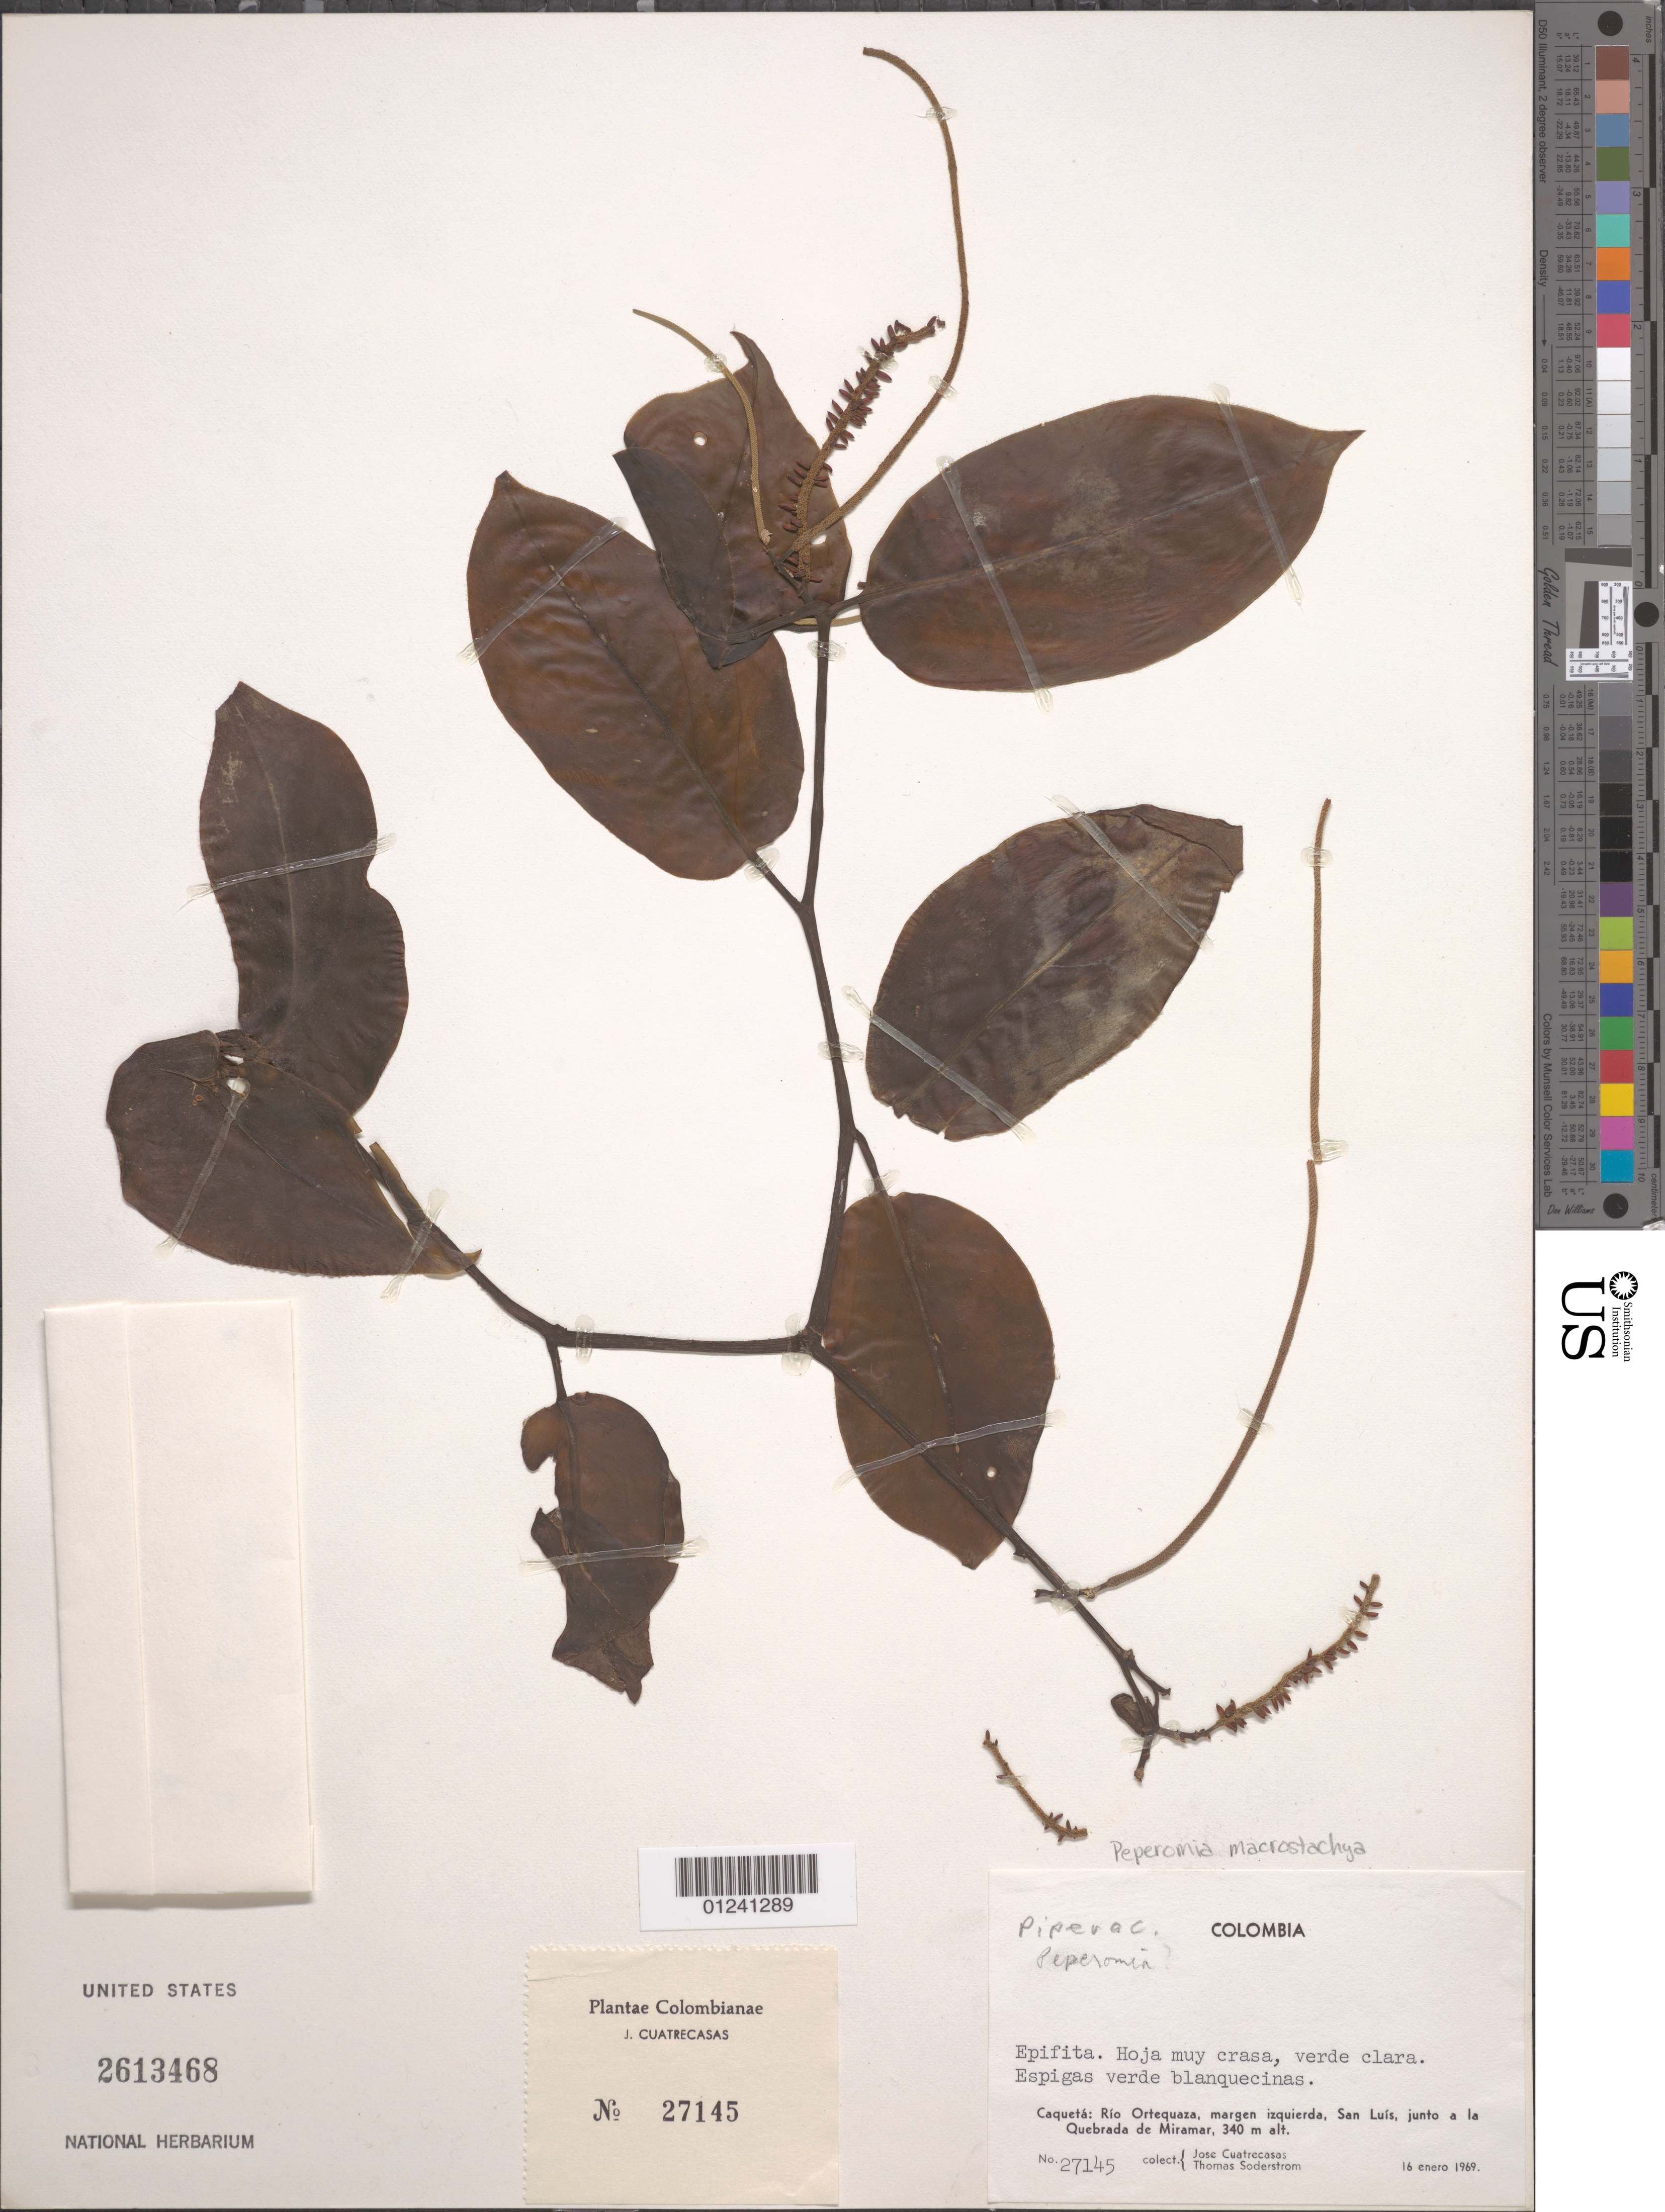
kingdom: Plantae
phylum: Tracheophyta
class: Magnoliopsida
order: Piperales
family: Piperaceae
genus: Peperomia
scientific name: Peperomia macrostachya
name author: (Vahl) A. Dietr.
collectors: J. Cuatrecasas & T. R. Soderstrom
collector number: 27145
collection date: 1969-01-16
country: Colombia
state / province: Caquetá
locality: Rio Ortequaza, margen izquierda, San Luis, junto a la Quebrada de Miramar.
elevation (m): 340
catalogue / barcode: US 2613468